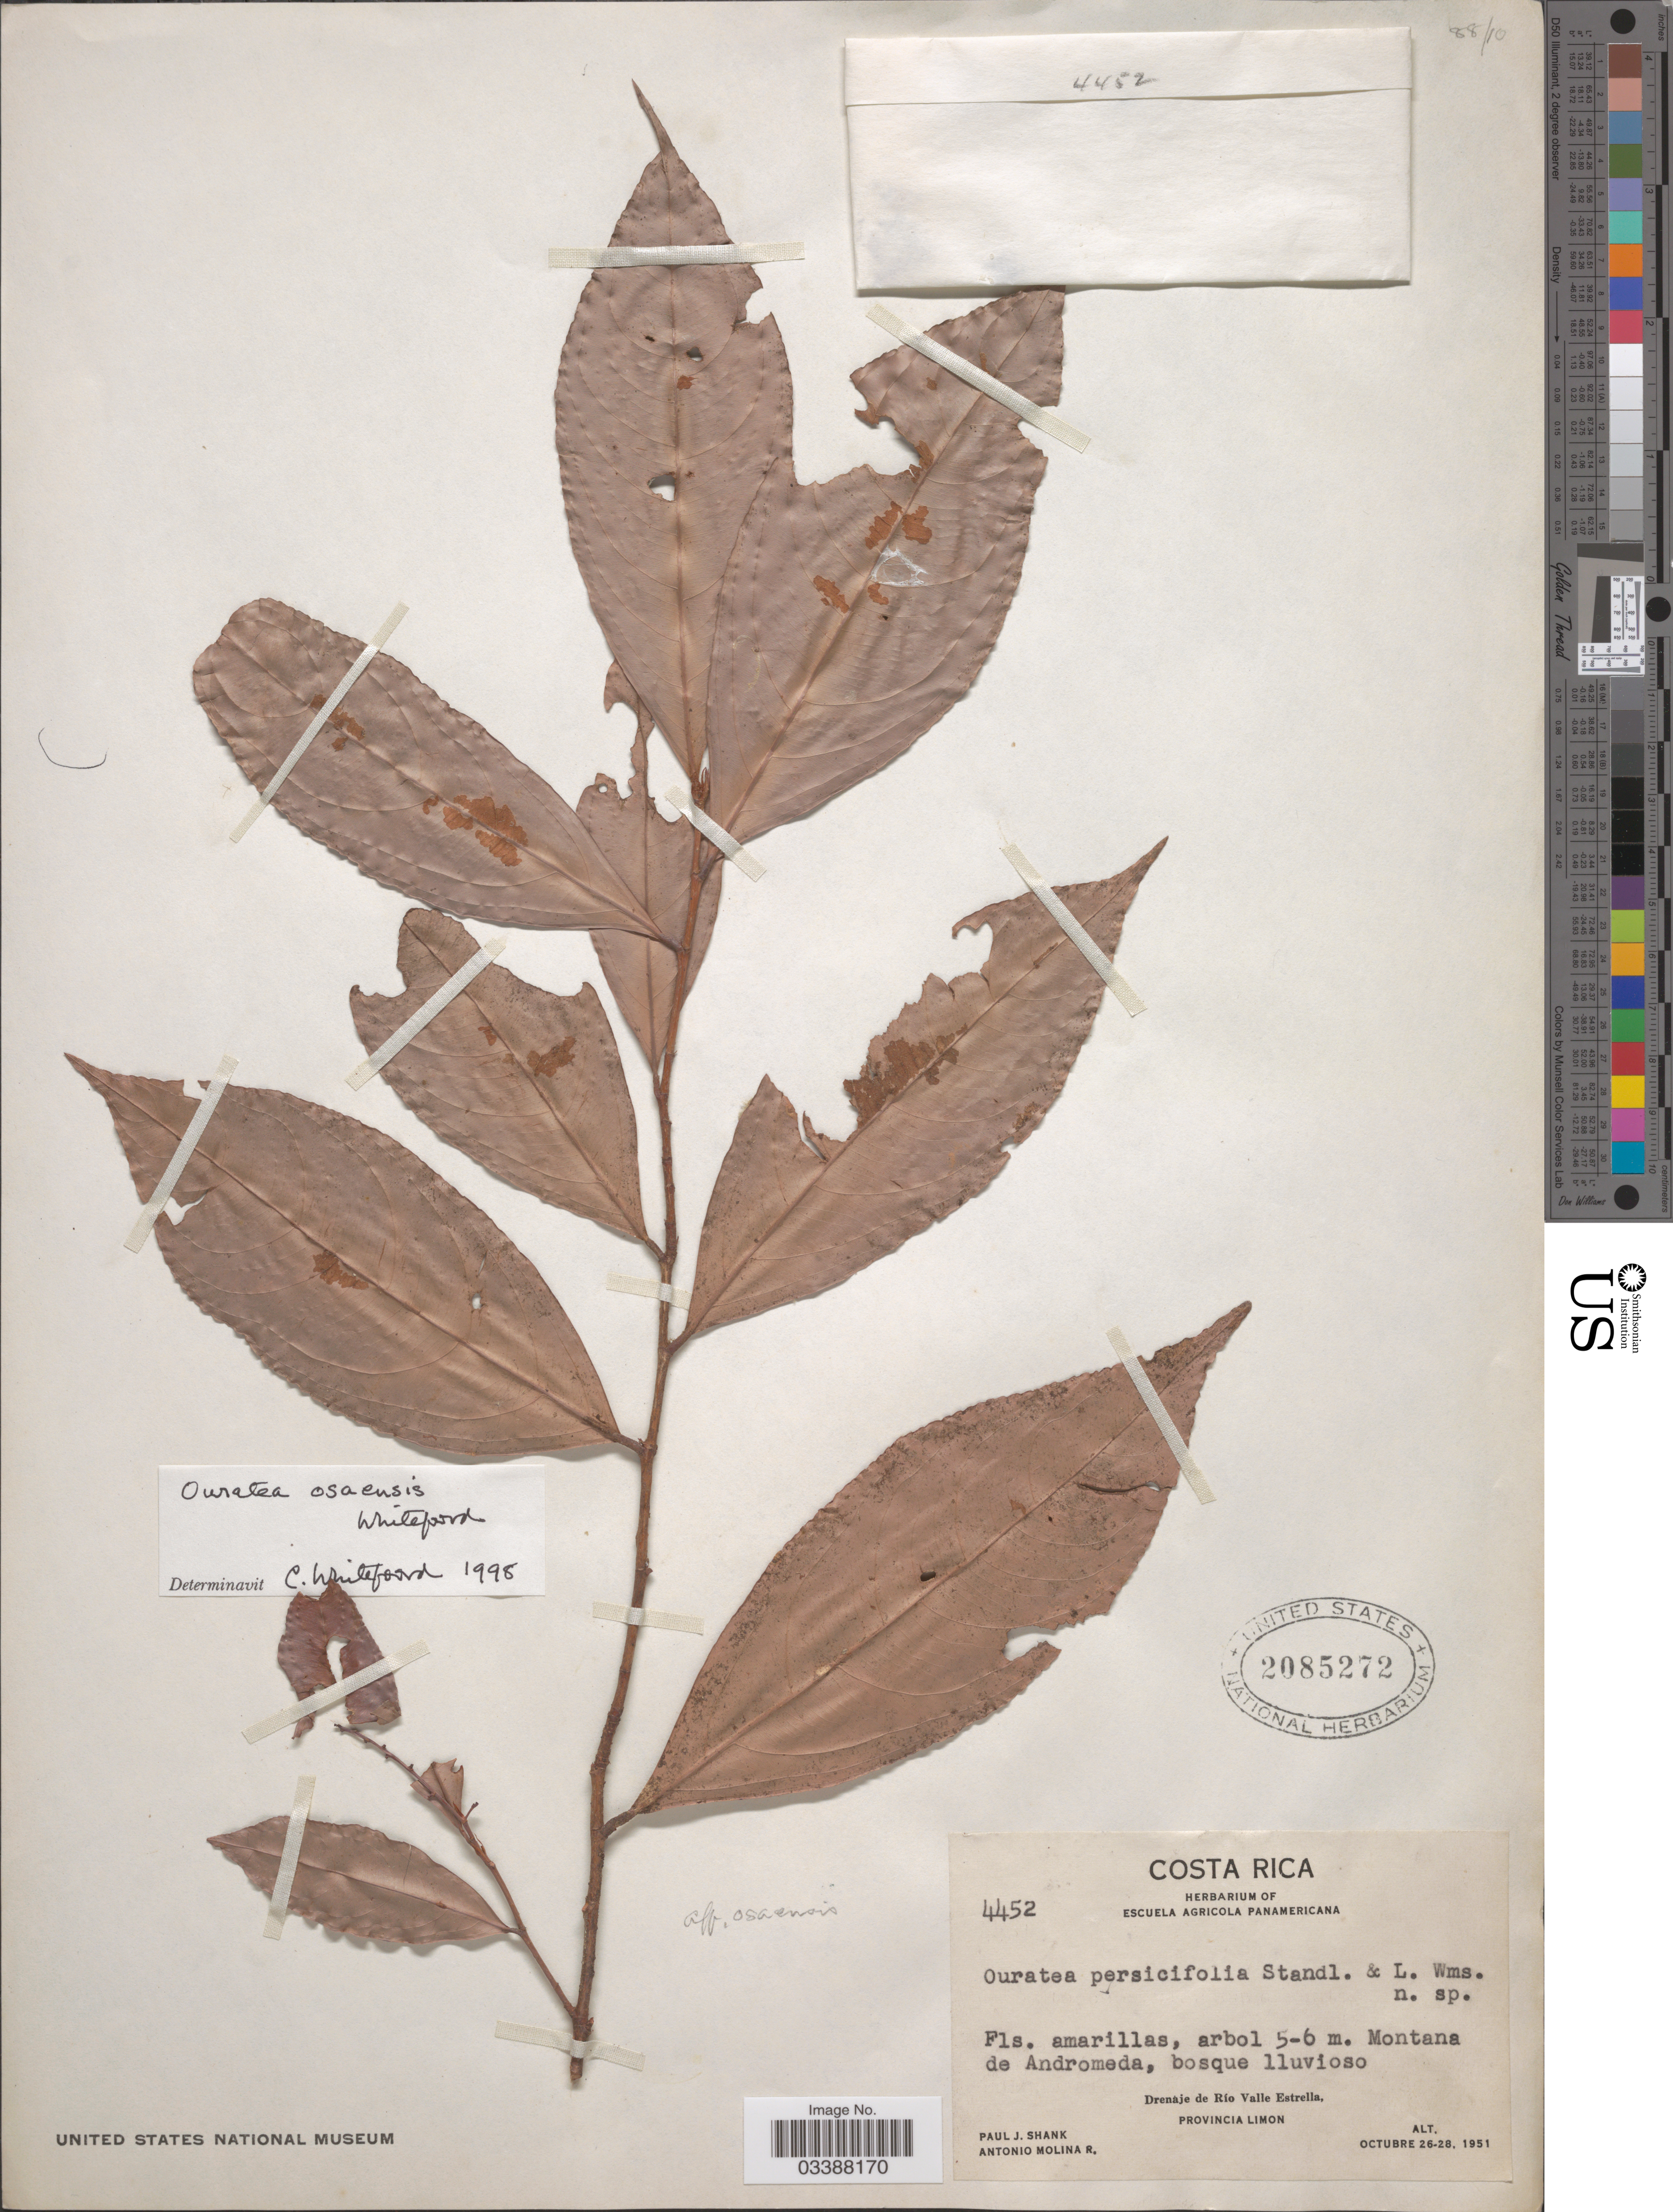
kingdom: Plantae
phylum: Tracheophyta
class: Magnoliopsida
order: Malpighiales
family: Ochnaceae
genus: Ouratea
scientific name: Ouratea osaensis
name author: Whitef.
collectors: P. J. Shank & A. Molina R.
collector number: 4452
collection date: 1951-10-26/1951-10-28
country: Costa Rica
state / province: Limón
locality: Montana de Andromeda, bosque lluvioso. Drenaje de Río Valle Estrella.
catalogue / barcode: US 2085272